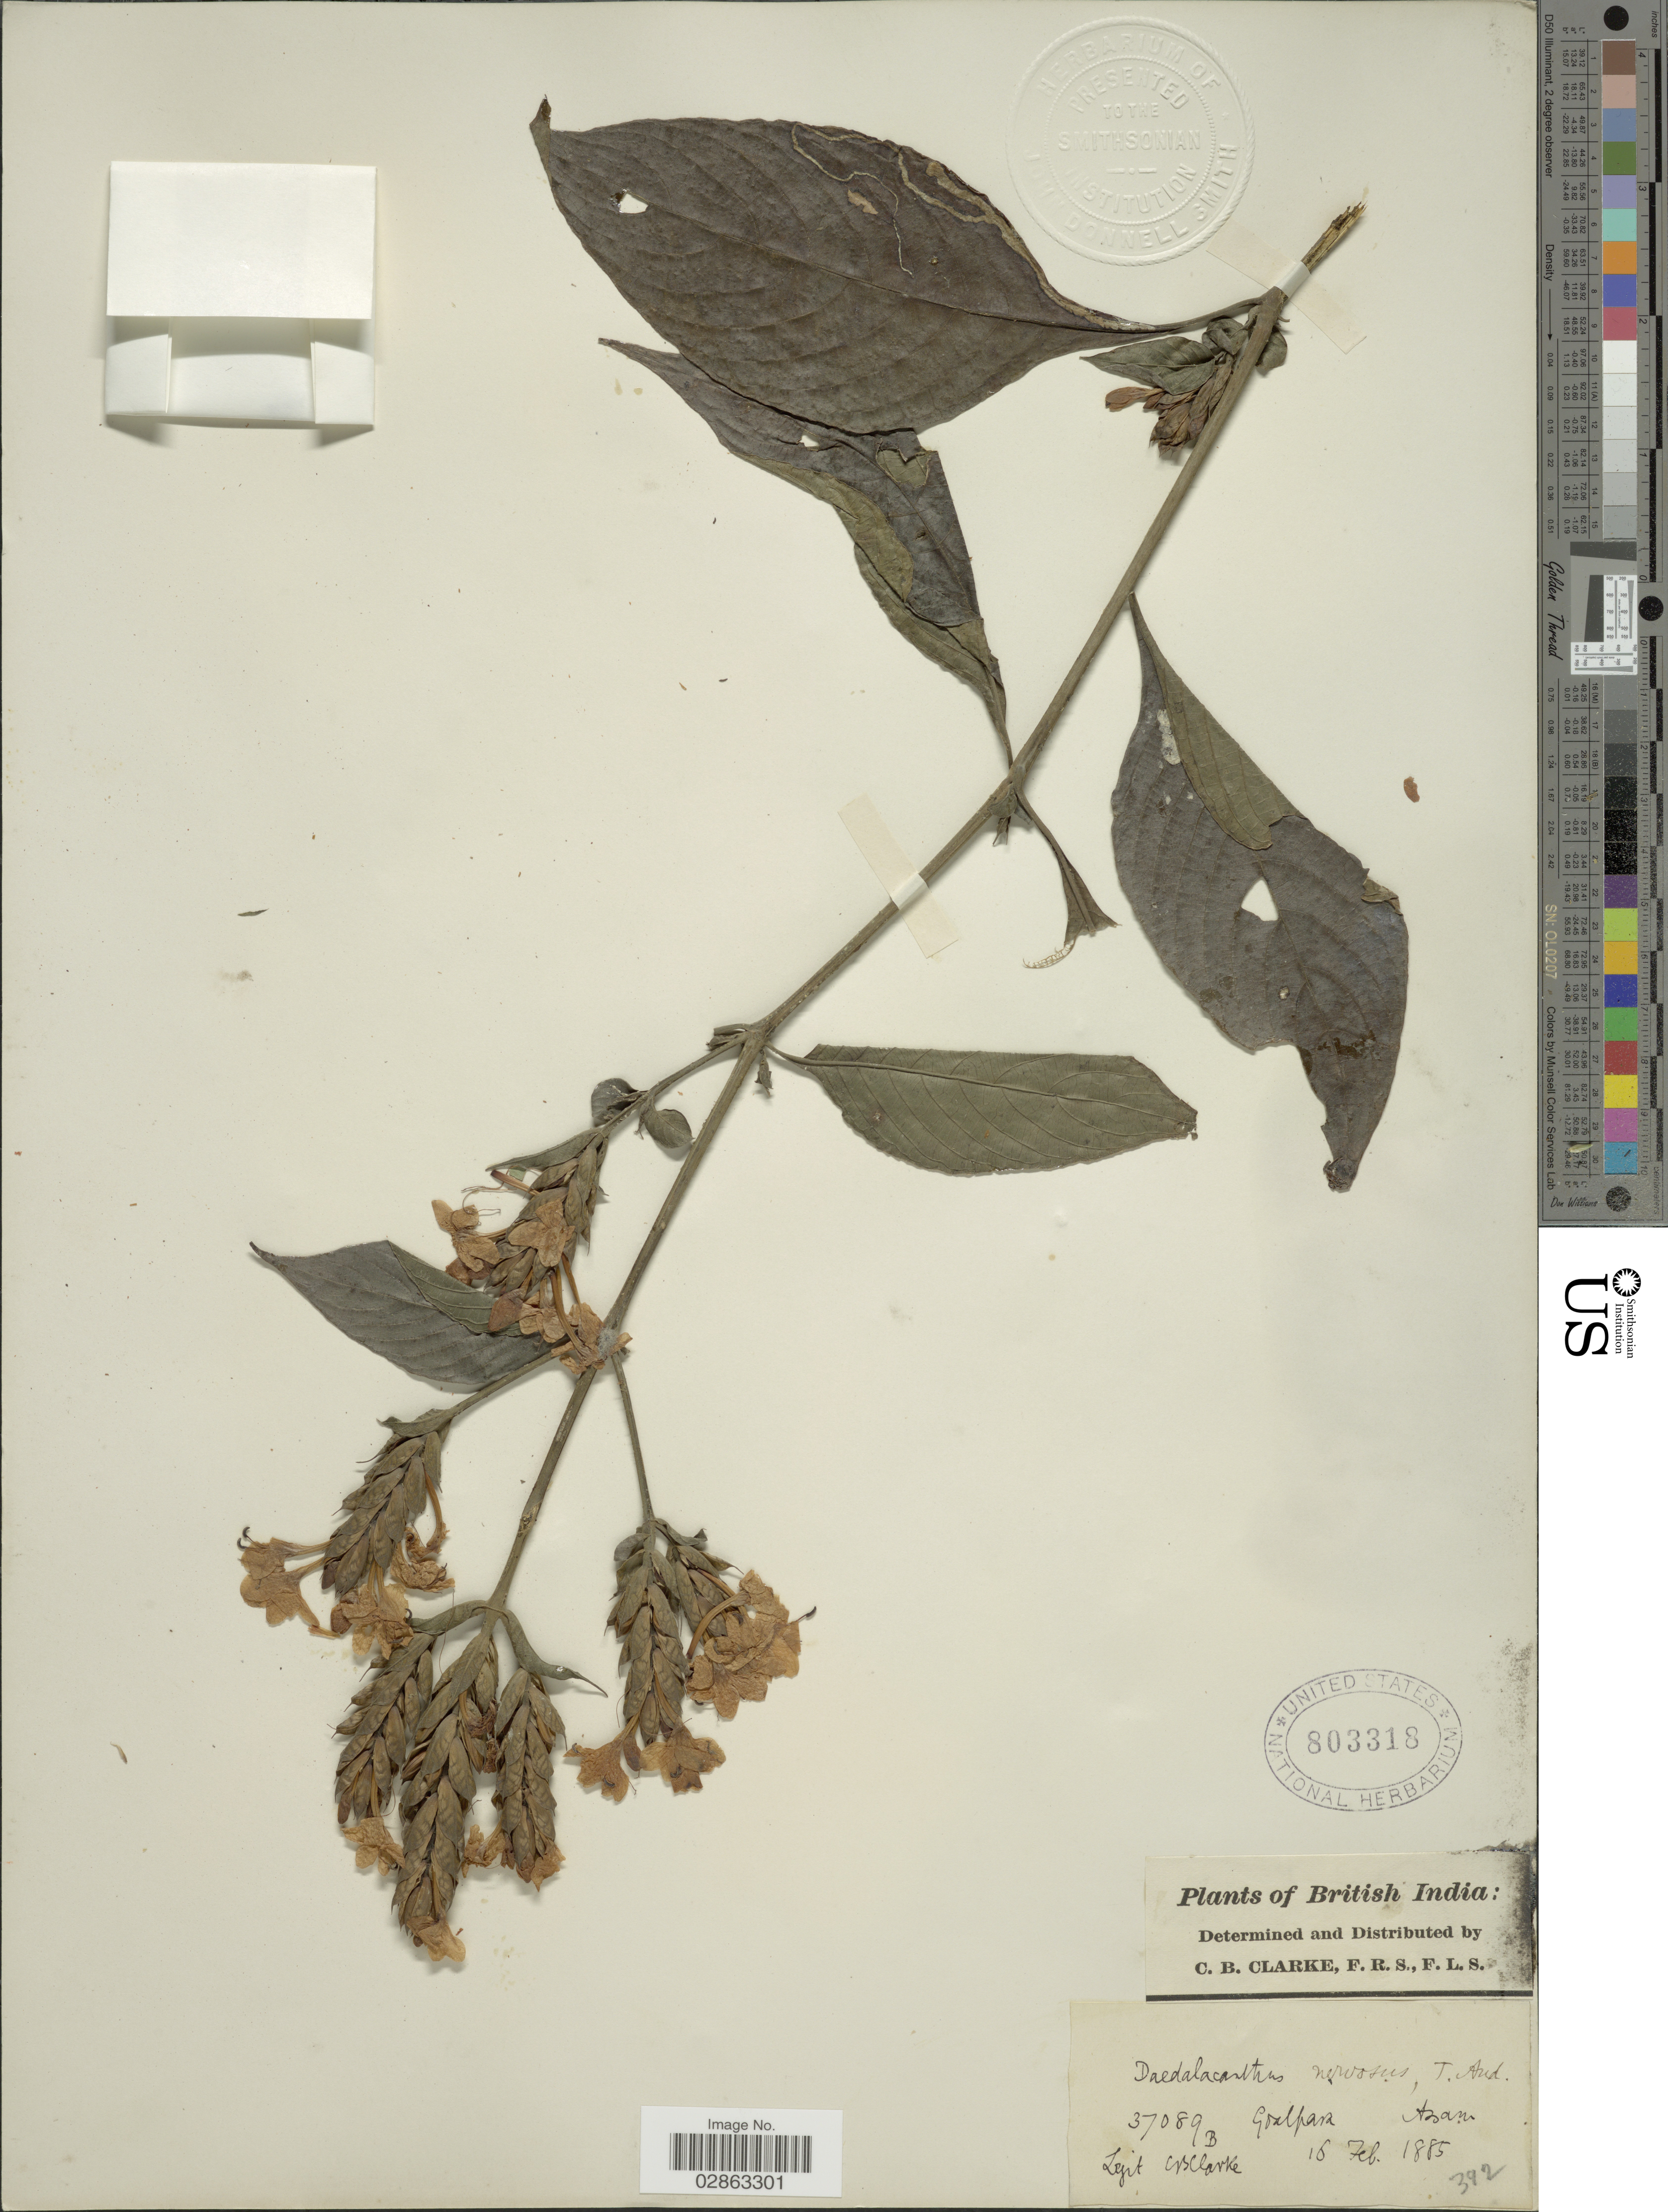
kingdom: Plantae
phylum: Tracheophyta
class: Magnoliopsida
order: Lamiales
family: Acanthaceae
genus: Eranthemum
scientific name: Eranthemum pulchellum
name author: Andrews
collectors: C. B. Clarke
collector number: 37089B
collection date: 1885-02-16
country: India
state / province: Assam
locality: British India. Goalpara.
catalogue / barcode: US 803318